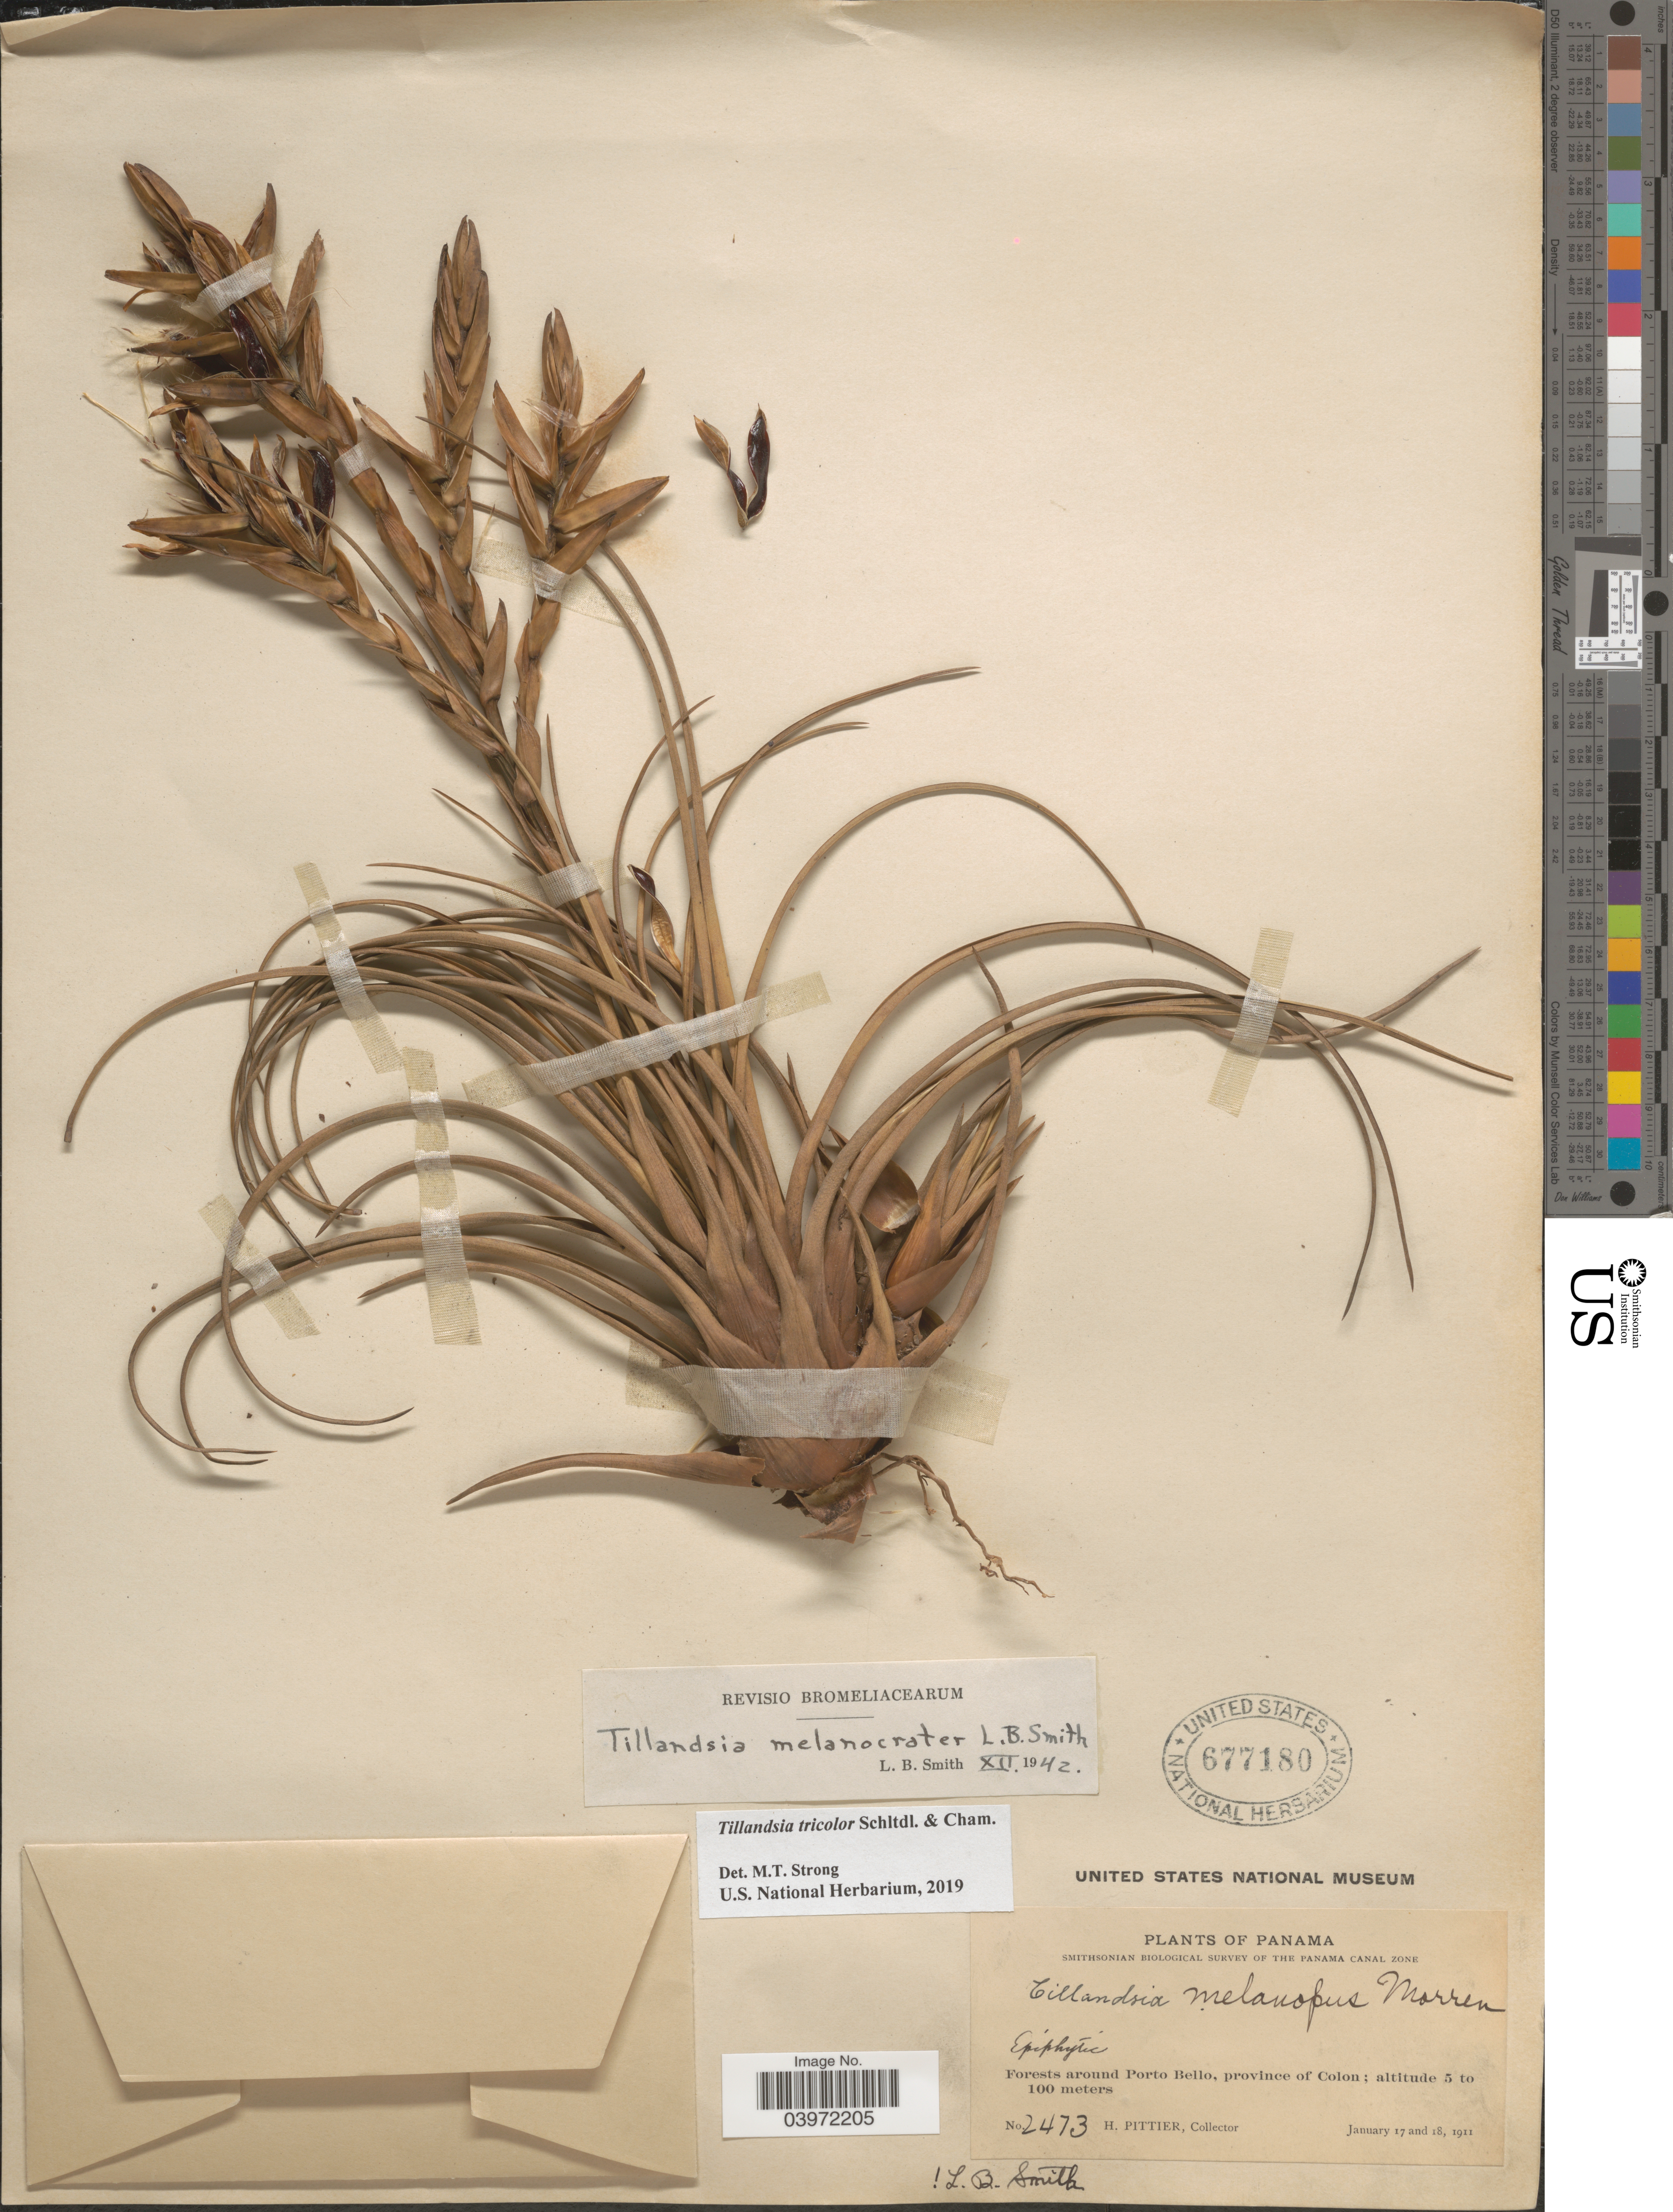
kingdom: Plantae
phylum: Tracheophyta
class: Liliopsida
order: Poales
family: Bromeliaceae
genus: Tillandsia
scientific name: Tillandsia tricolor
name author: Schltdl. & Cham.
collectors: H. F. Pittier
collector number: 2473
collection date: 1911-01-17/1911-01-18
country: Panama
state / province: Colón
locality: Forests around Porto Bello.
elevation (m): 5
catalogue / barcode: US 677180